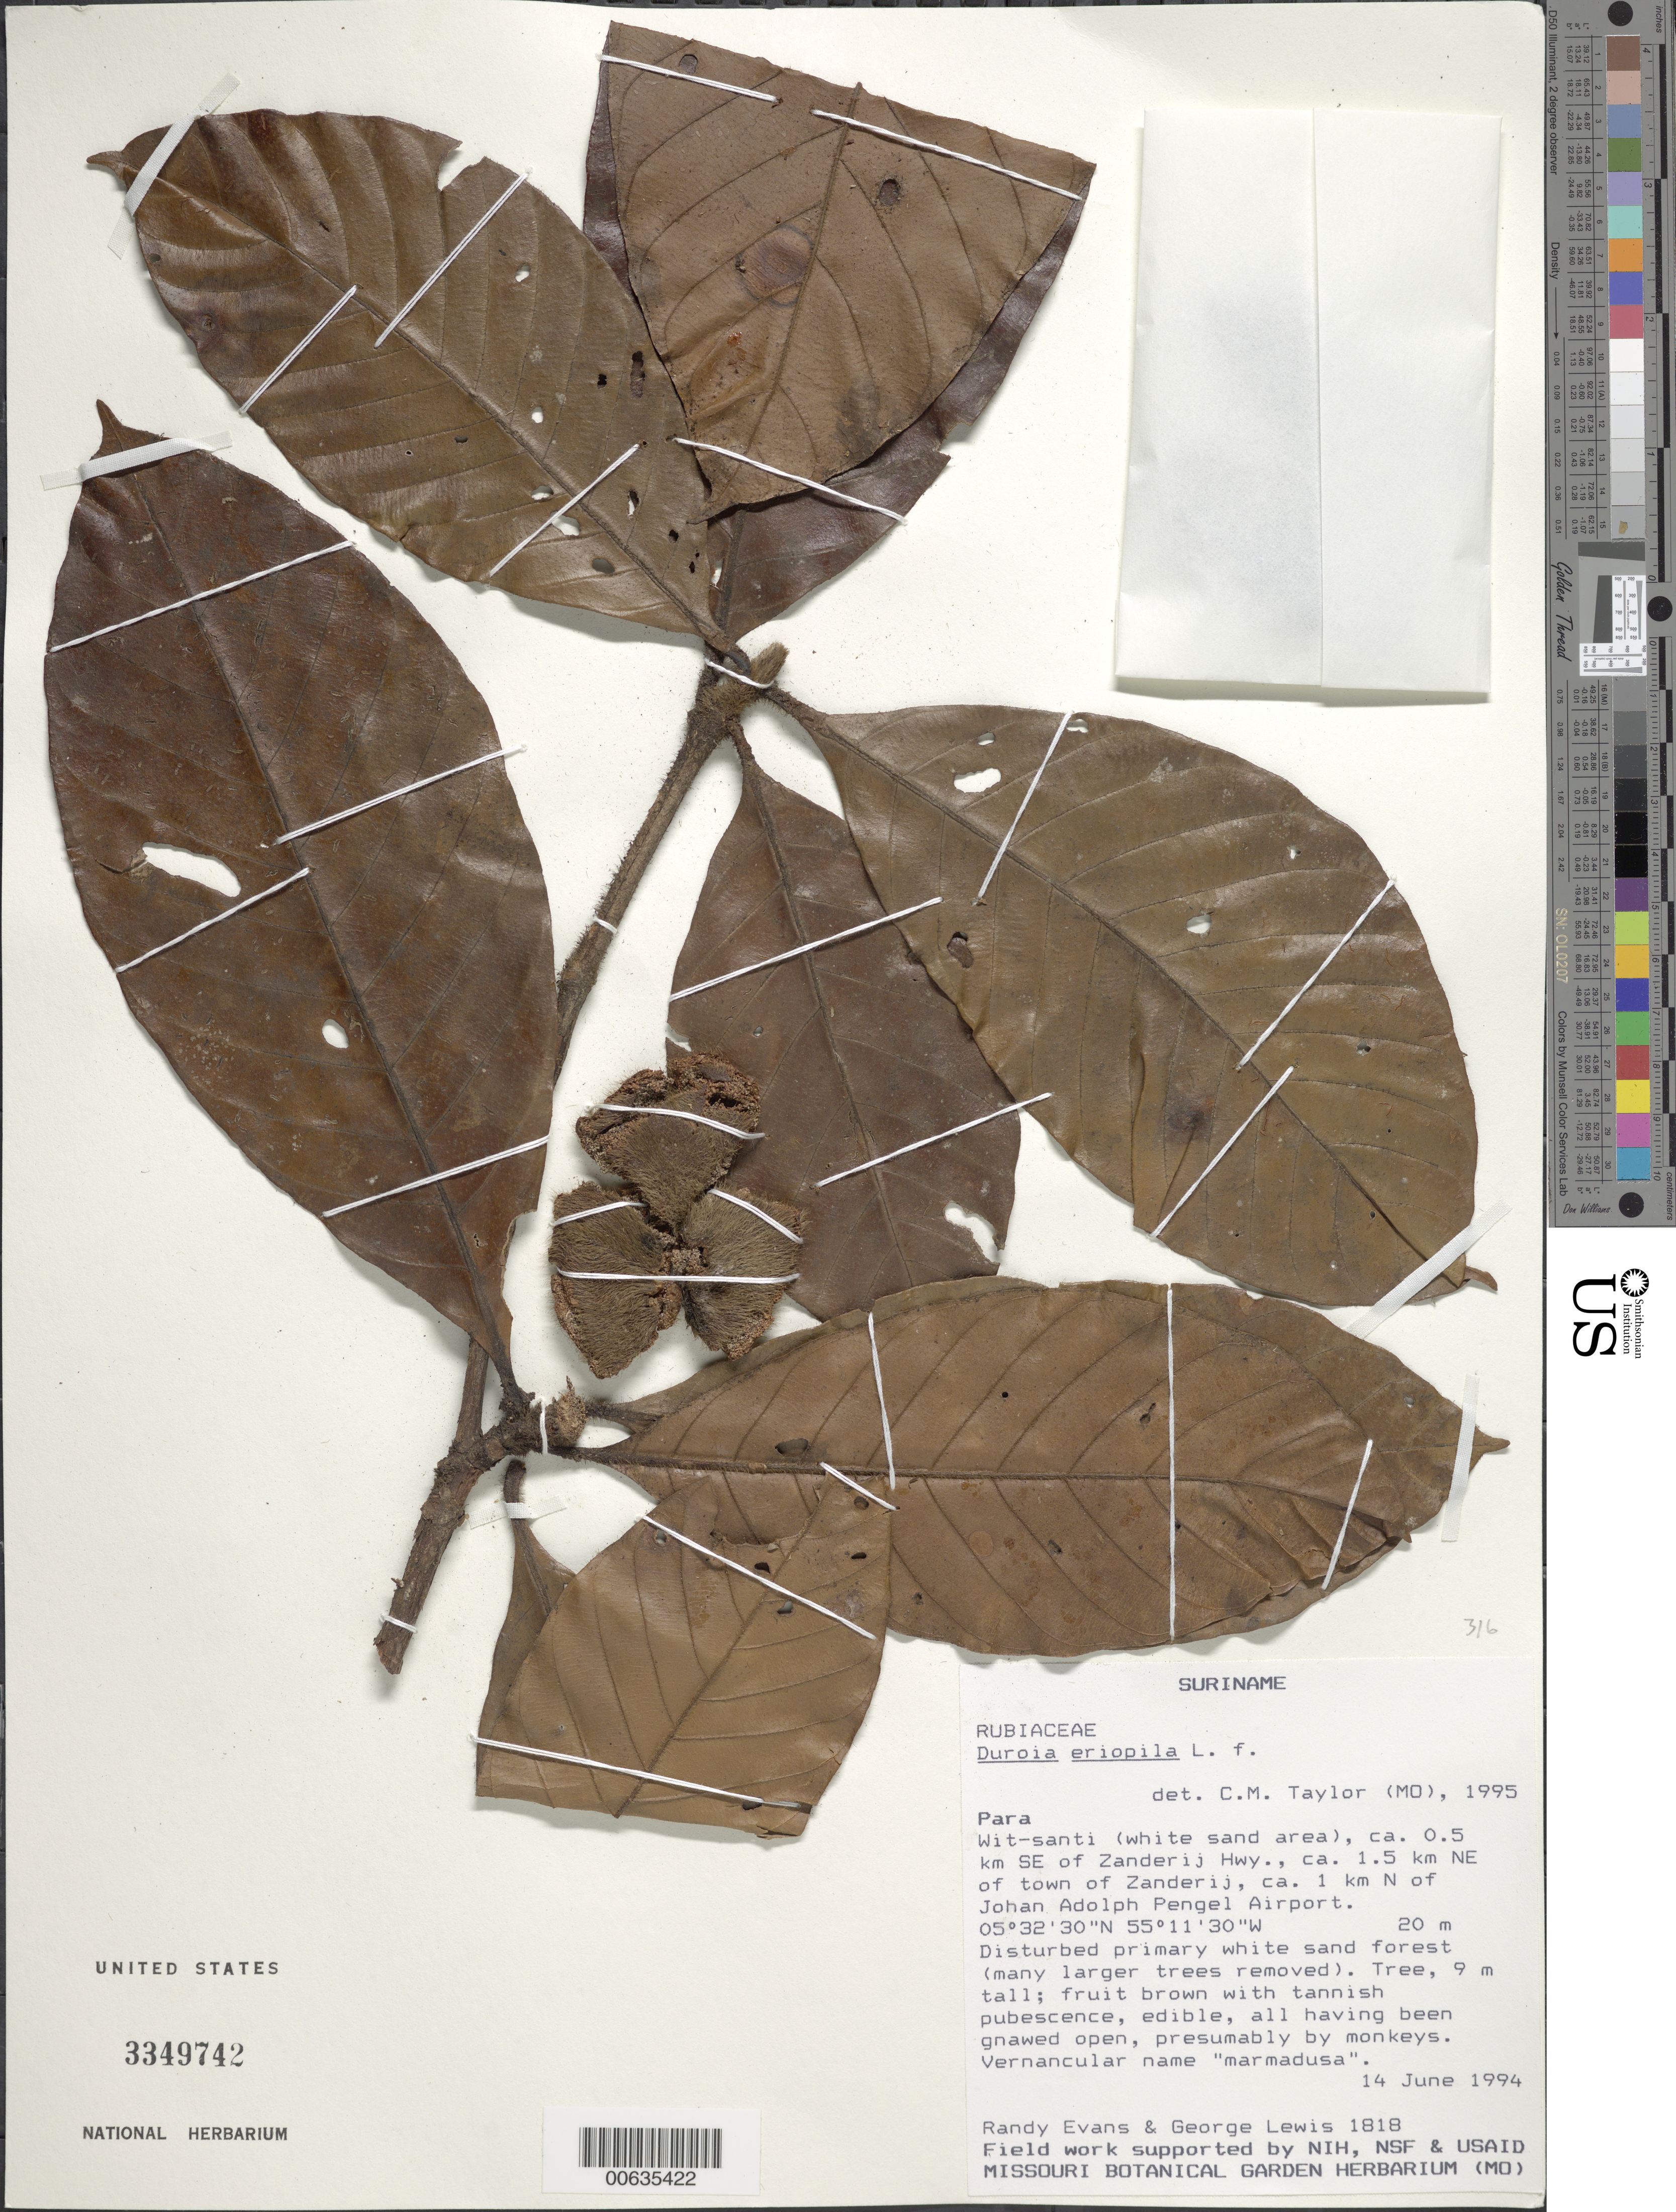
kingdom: Plantae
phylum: Tracheophyta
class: Magnoliopsida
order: Gentianales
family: Rubiaceae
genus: Duroia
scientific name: Duroia eriopila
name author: L. f.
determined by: Taylor, Charlotte M.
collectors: R. Evans & G. Lewis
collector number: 1818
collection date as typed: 14-Jun-94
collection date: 1994-06-14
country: Suriname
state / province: Para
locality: Wit-santi, ca. 0.5 km SE of Zanderij Hwy., 1.5 km NE of town of Zanderij, ca 1 km N of Johan Adolph Airport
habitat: Disturbed primary white sand forest (many larger trees removed)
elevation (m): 20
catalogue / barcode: US 3349742